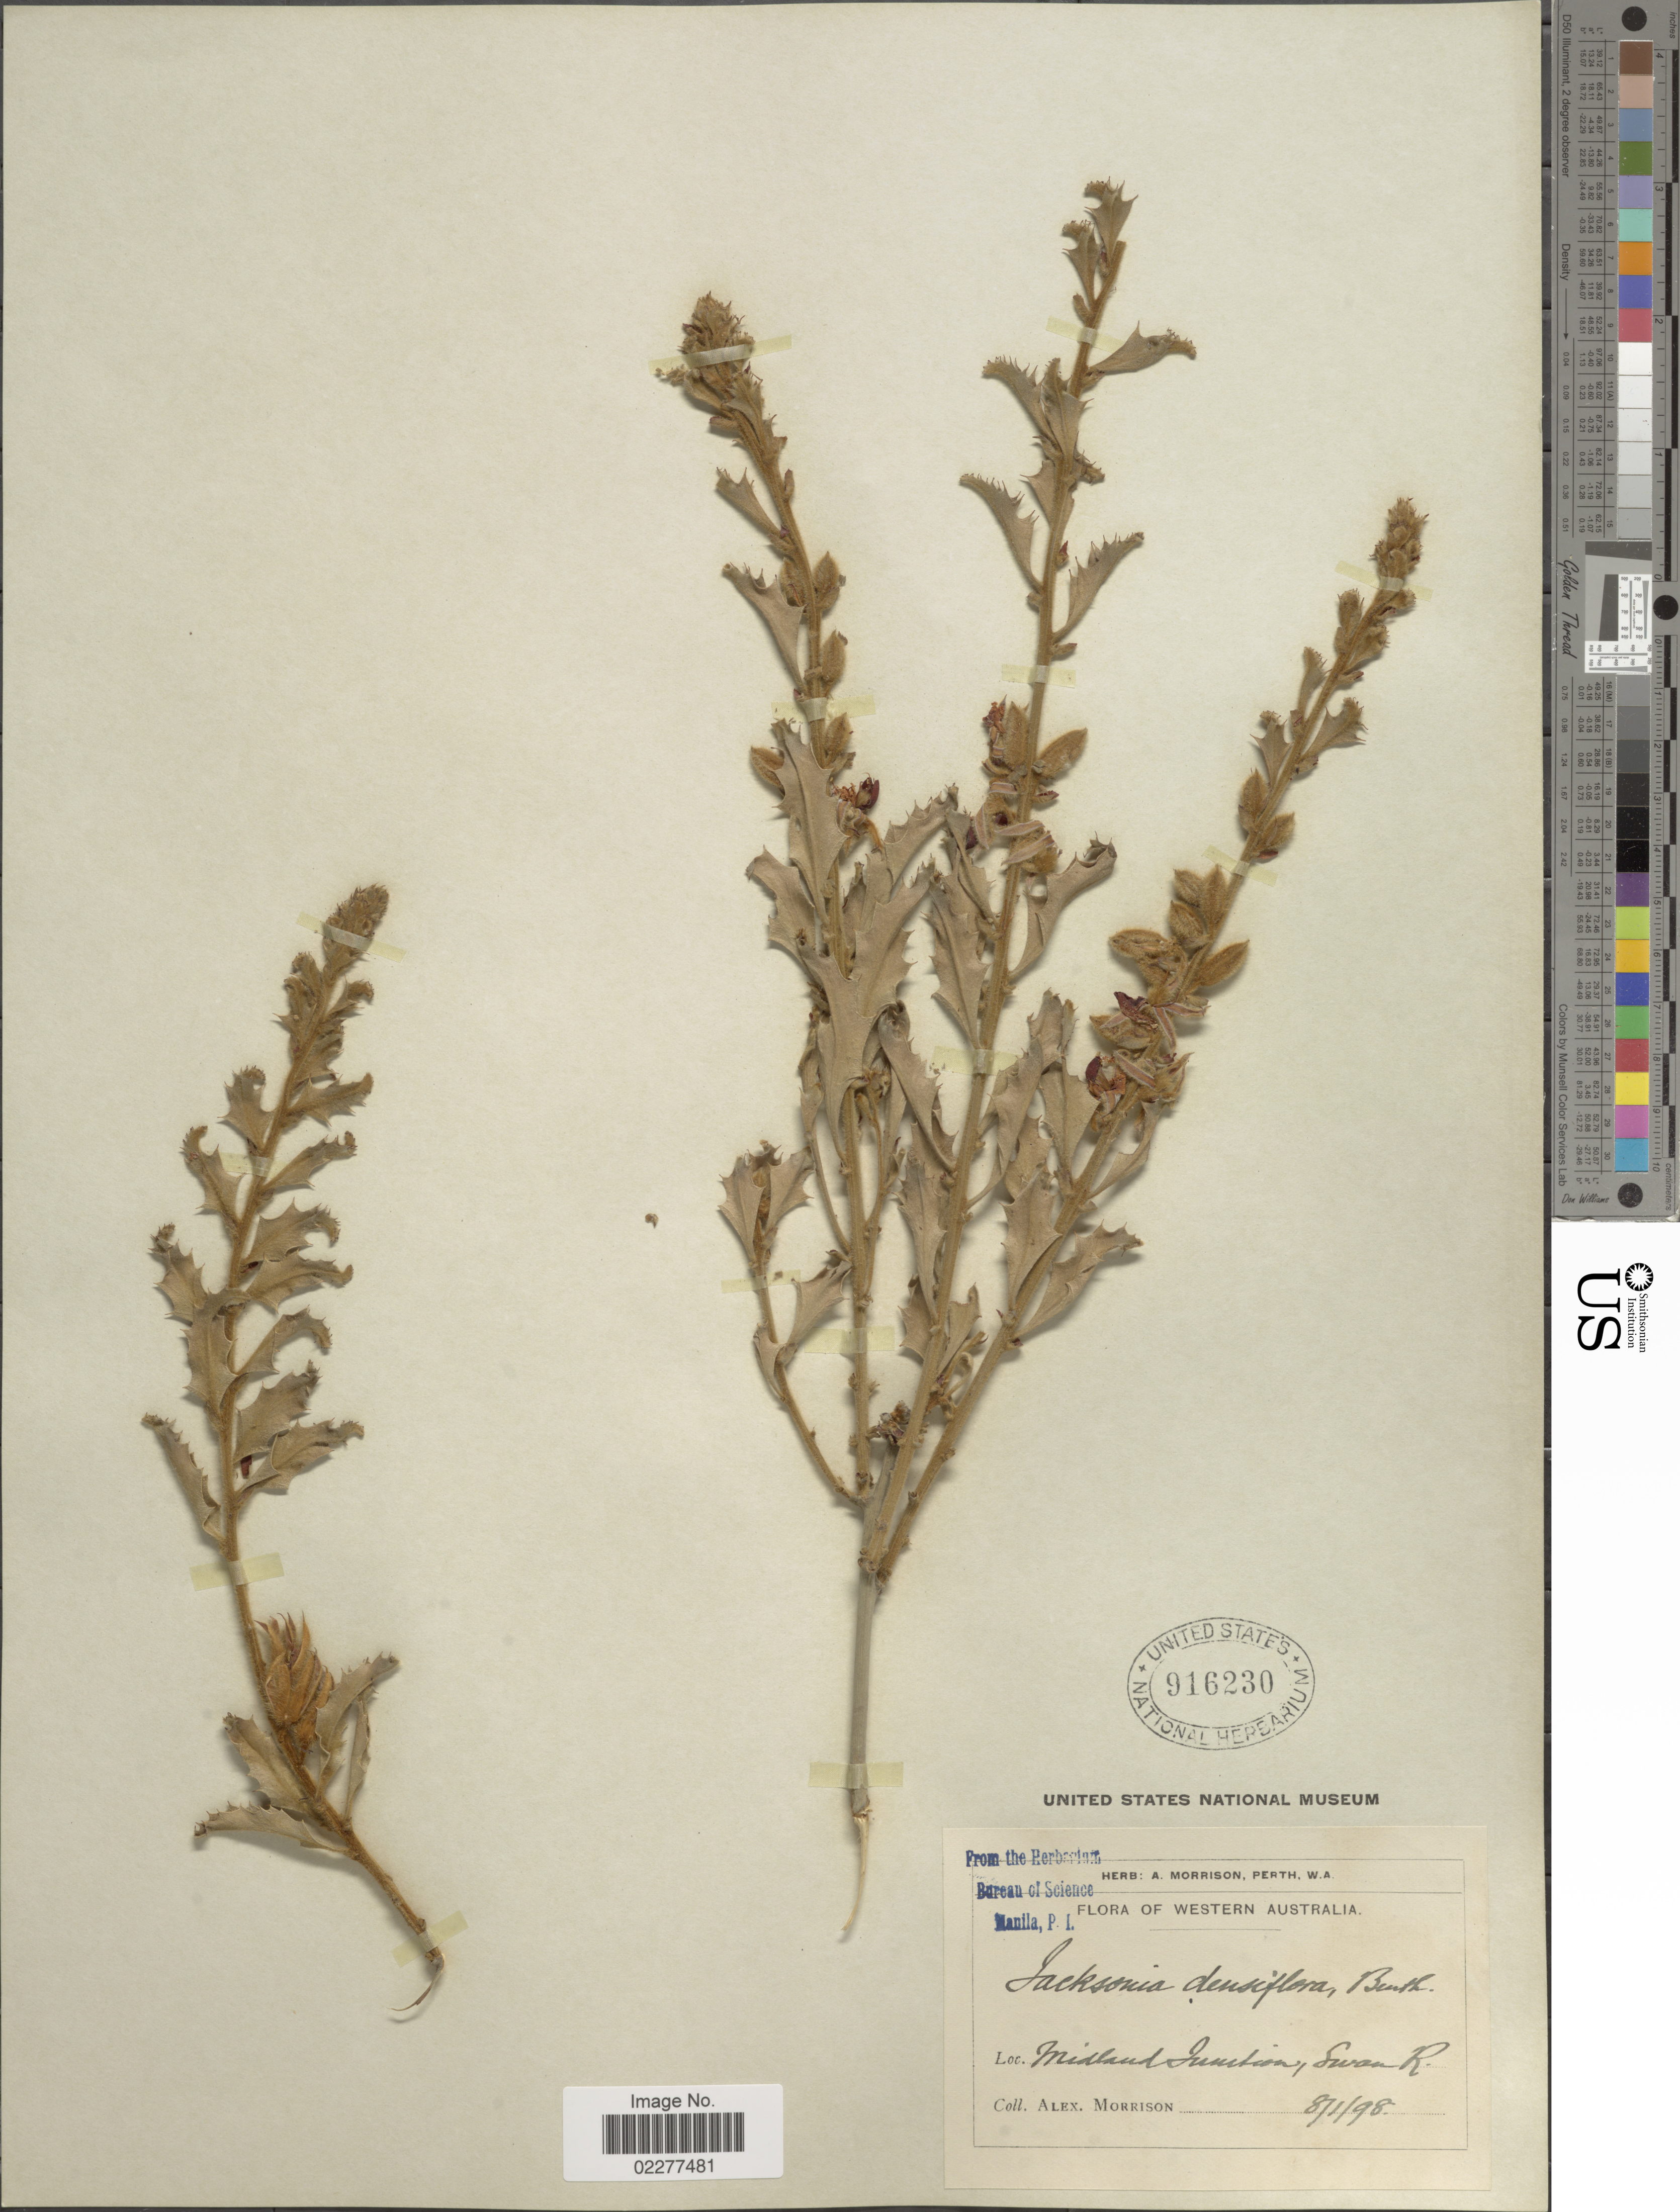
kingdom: Plantae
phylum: Tracheophyta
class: Magnoliopsida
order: Fabales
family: Fabaceae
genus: Jacksonia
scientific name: Jacksonia densiflora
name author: Benth.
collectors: A. Morrison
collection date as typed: Transcribed d/m/y: 8/1/98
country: Australia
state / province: Western Australia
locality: Midland Junction, Swan R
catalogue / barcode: US 916230